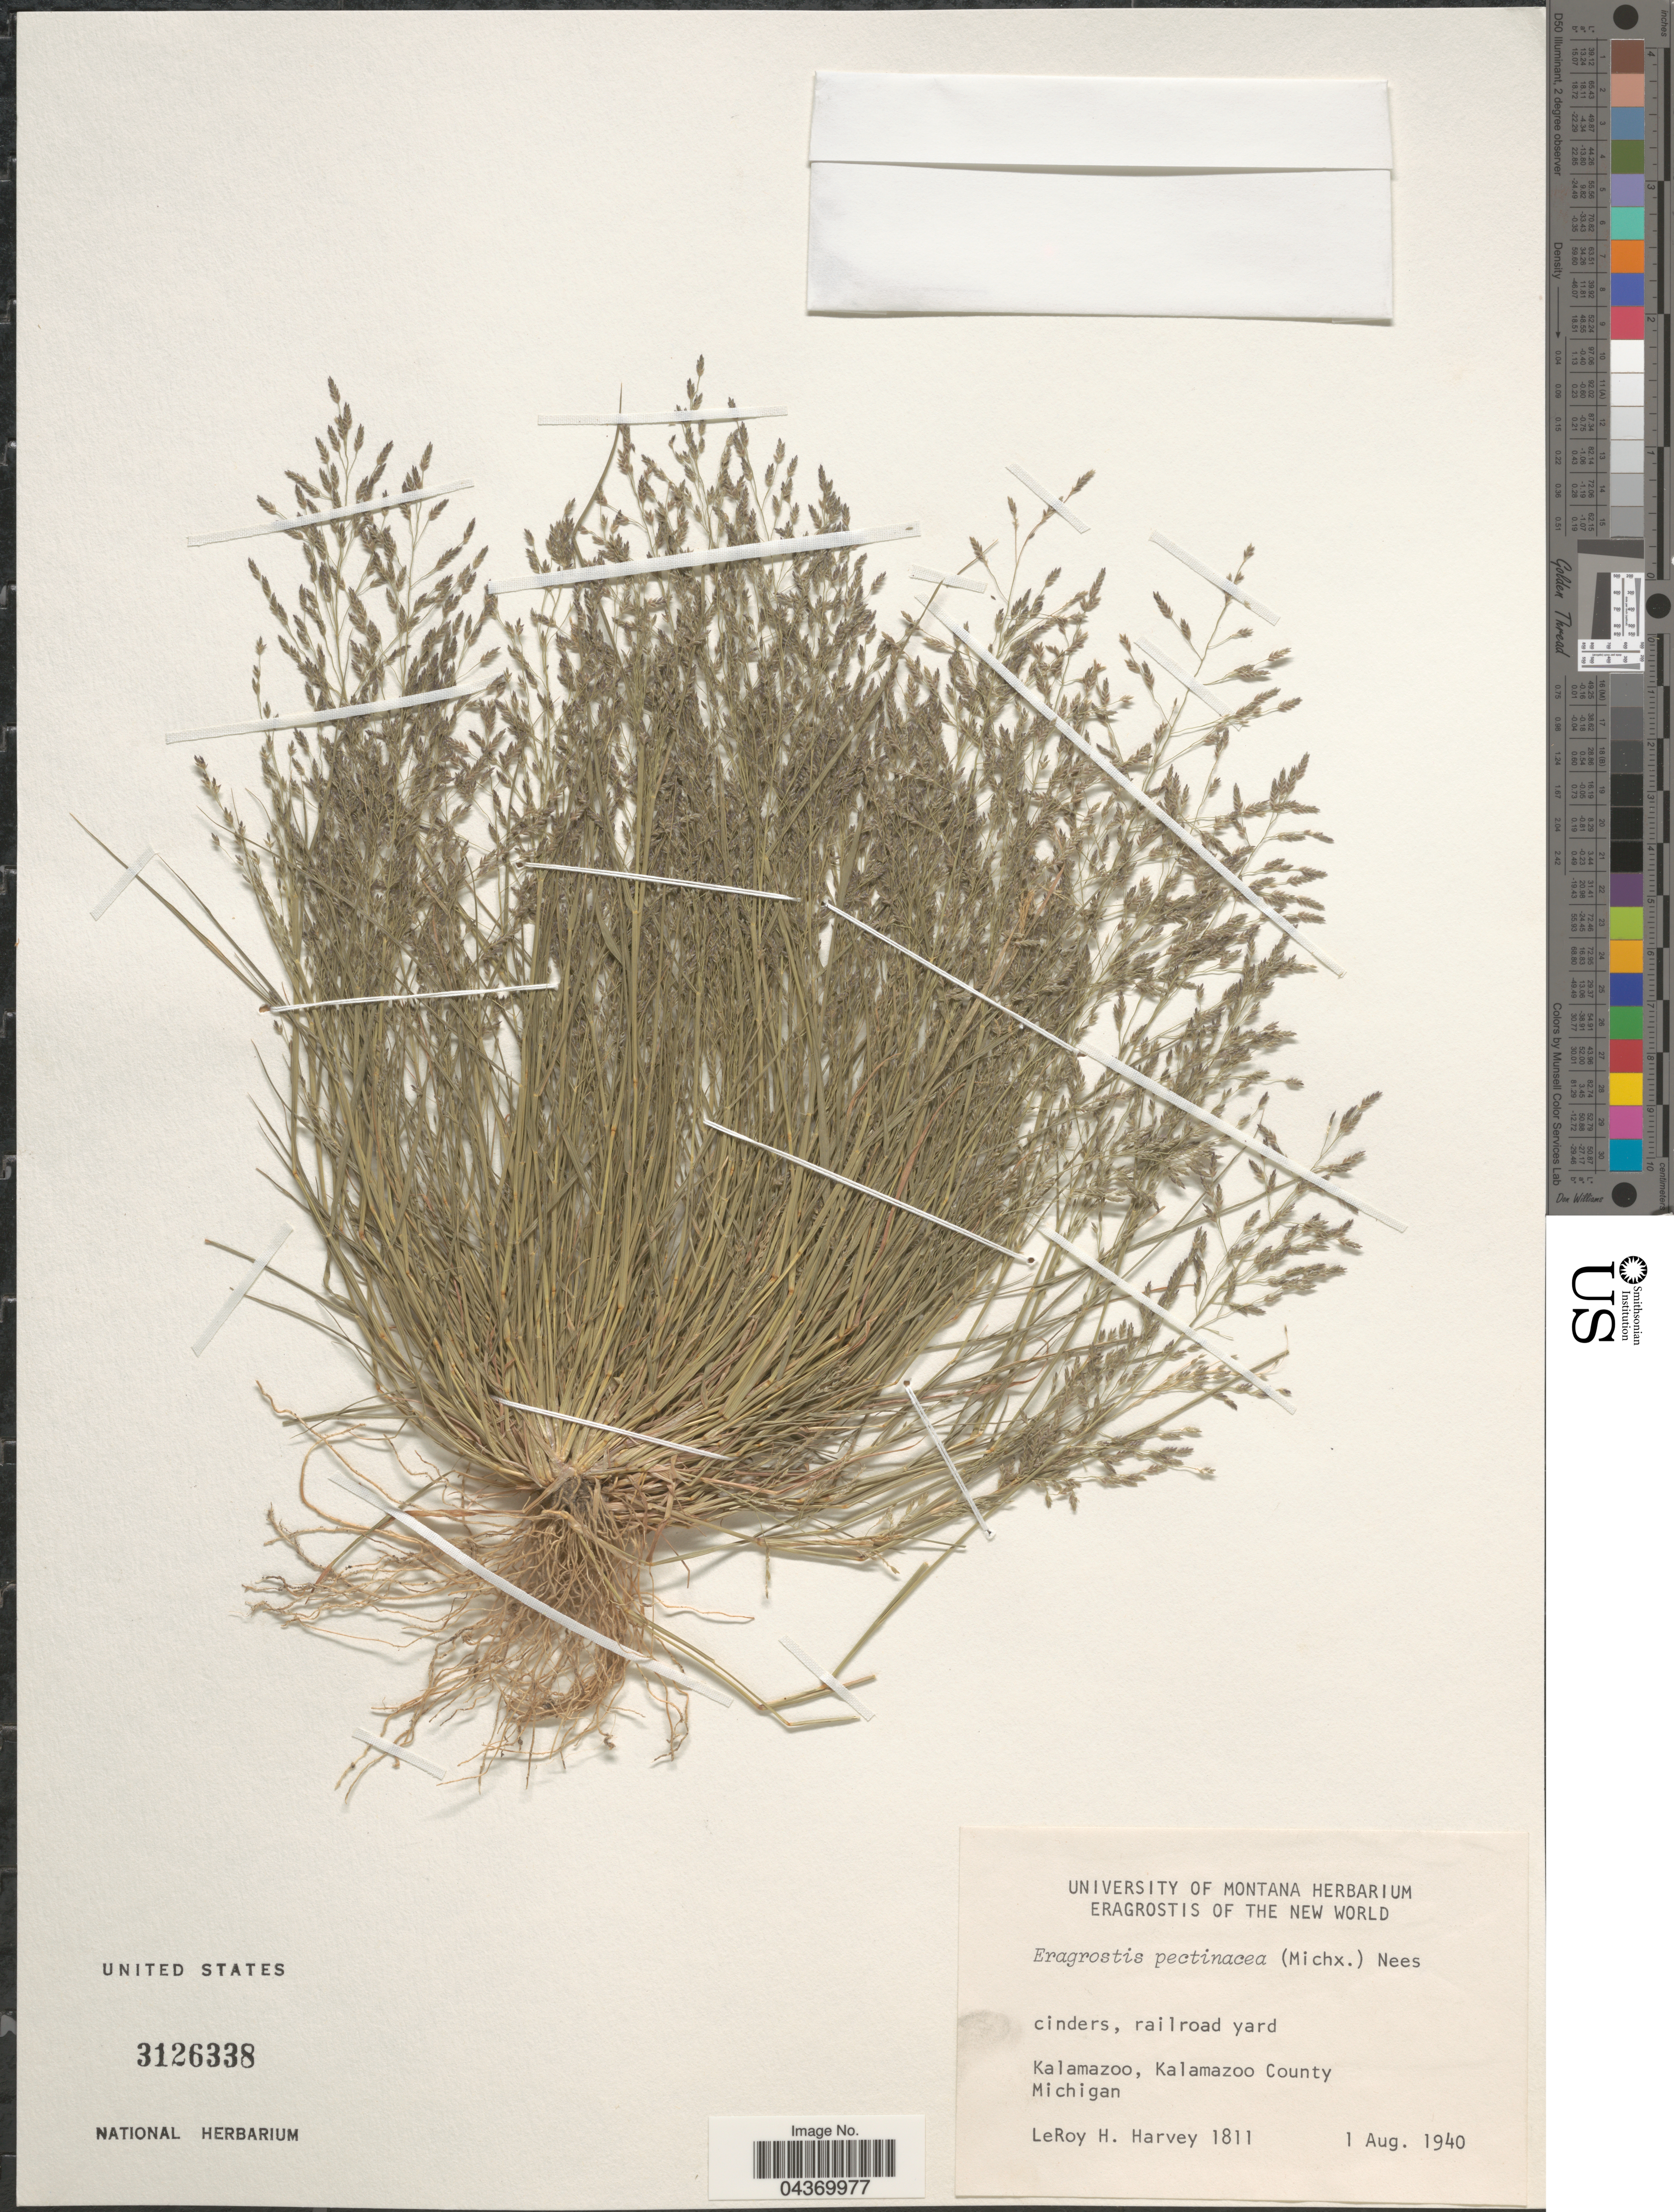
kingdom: Plantae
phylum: Tracheophyta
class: Liliopsida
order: Poales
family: Poaceae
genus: Eragrostis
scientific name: Eragrostis pectinacea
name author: (Michx.) Nees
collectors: L. H. Harvey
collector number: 1811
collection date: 1940-08-01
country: United States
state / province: Michigan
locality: Cinders, railroad yard. Kalamazoo, Kalamazoo County.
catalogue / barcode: US 3126338